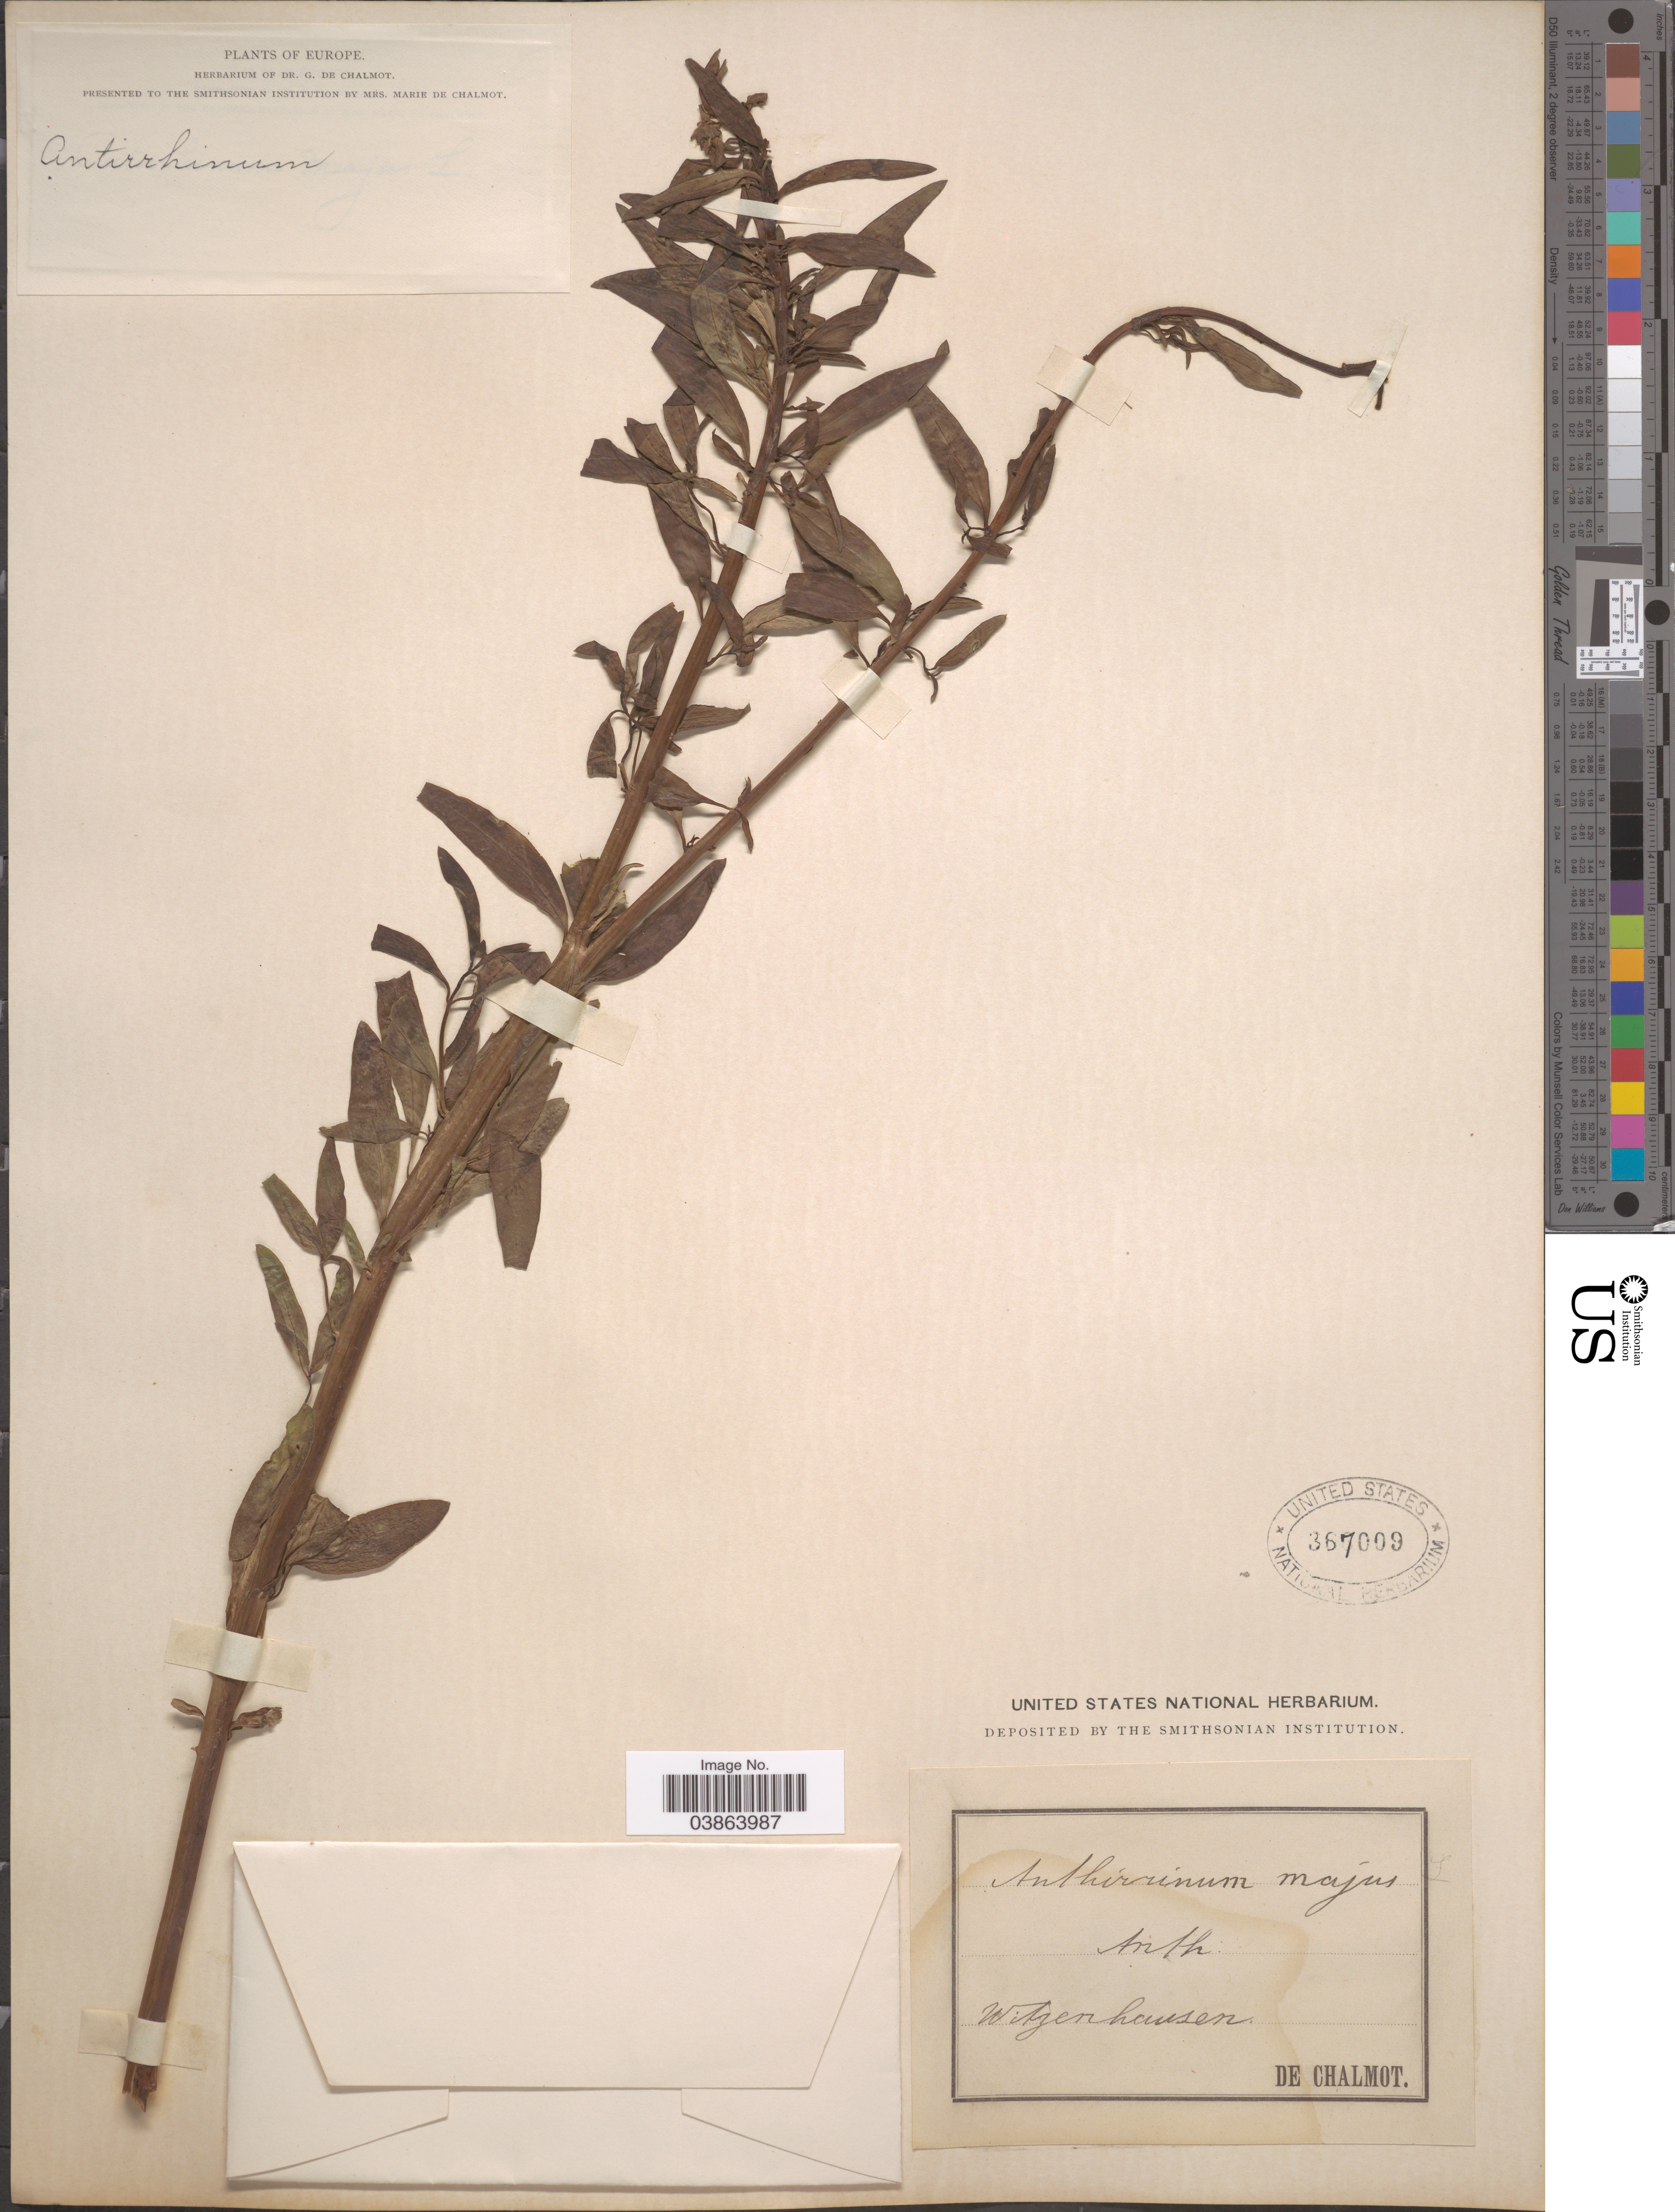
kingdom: Plantae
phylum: Tracheophyta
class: Magnoliopsida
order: Lamiales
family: Plantaginaceae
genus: Antirrhinum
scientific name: Antirrhinum majus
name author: L.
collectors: De Chalmot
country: Germany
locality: Witzenhausen.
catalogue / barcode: US 367009